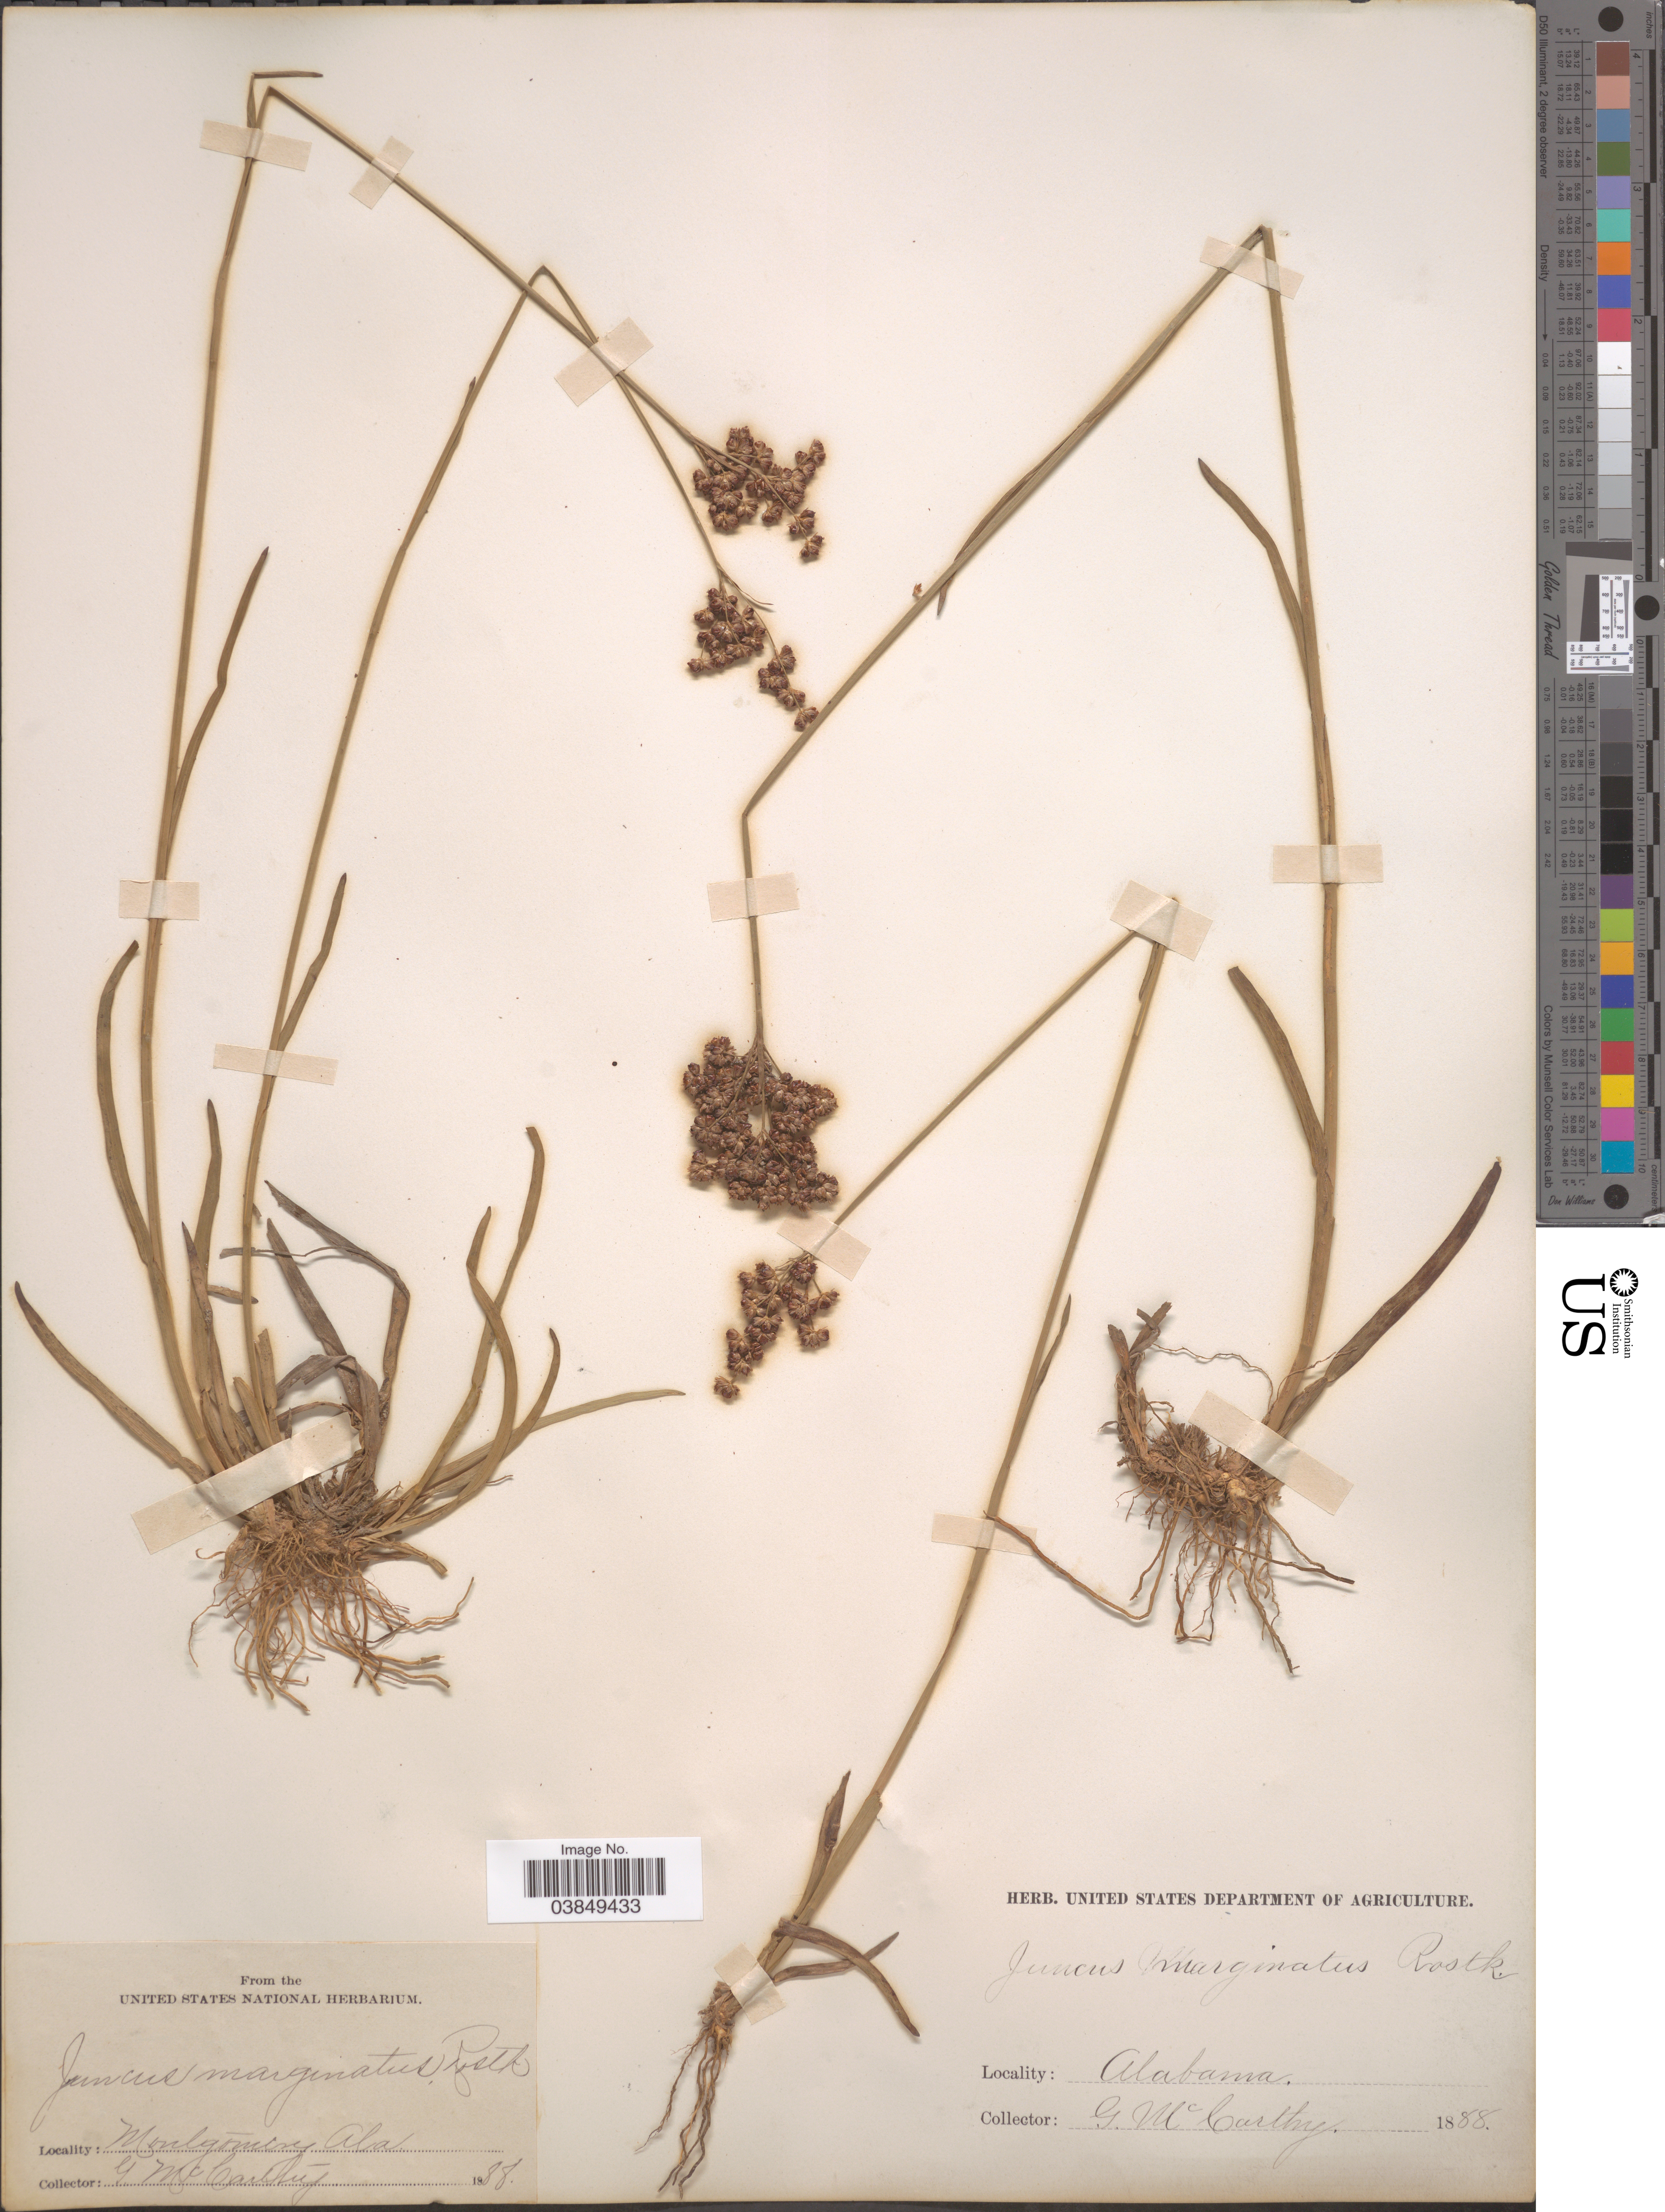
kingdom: Plantae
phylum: Tracheophyta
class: Liliopsida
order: Poales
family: Juncaceae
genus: Juncus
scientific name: Juncus aristulatus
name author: Michx.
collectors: G. McCarthy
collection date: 1888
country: United States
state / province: Alabama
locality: Montgomery.